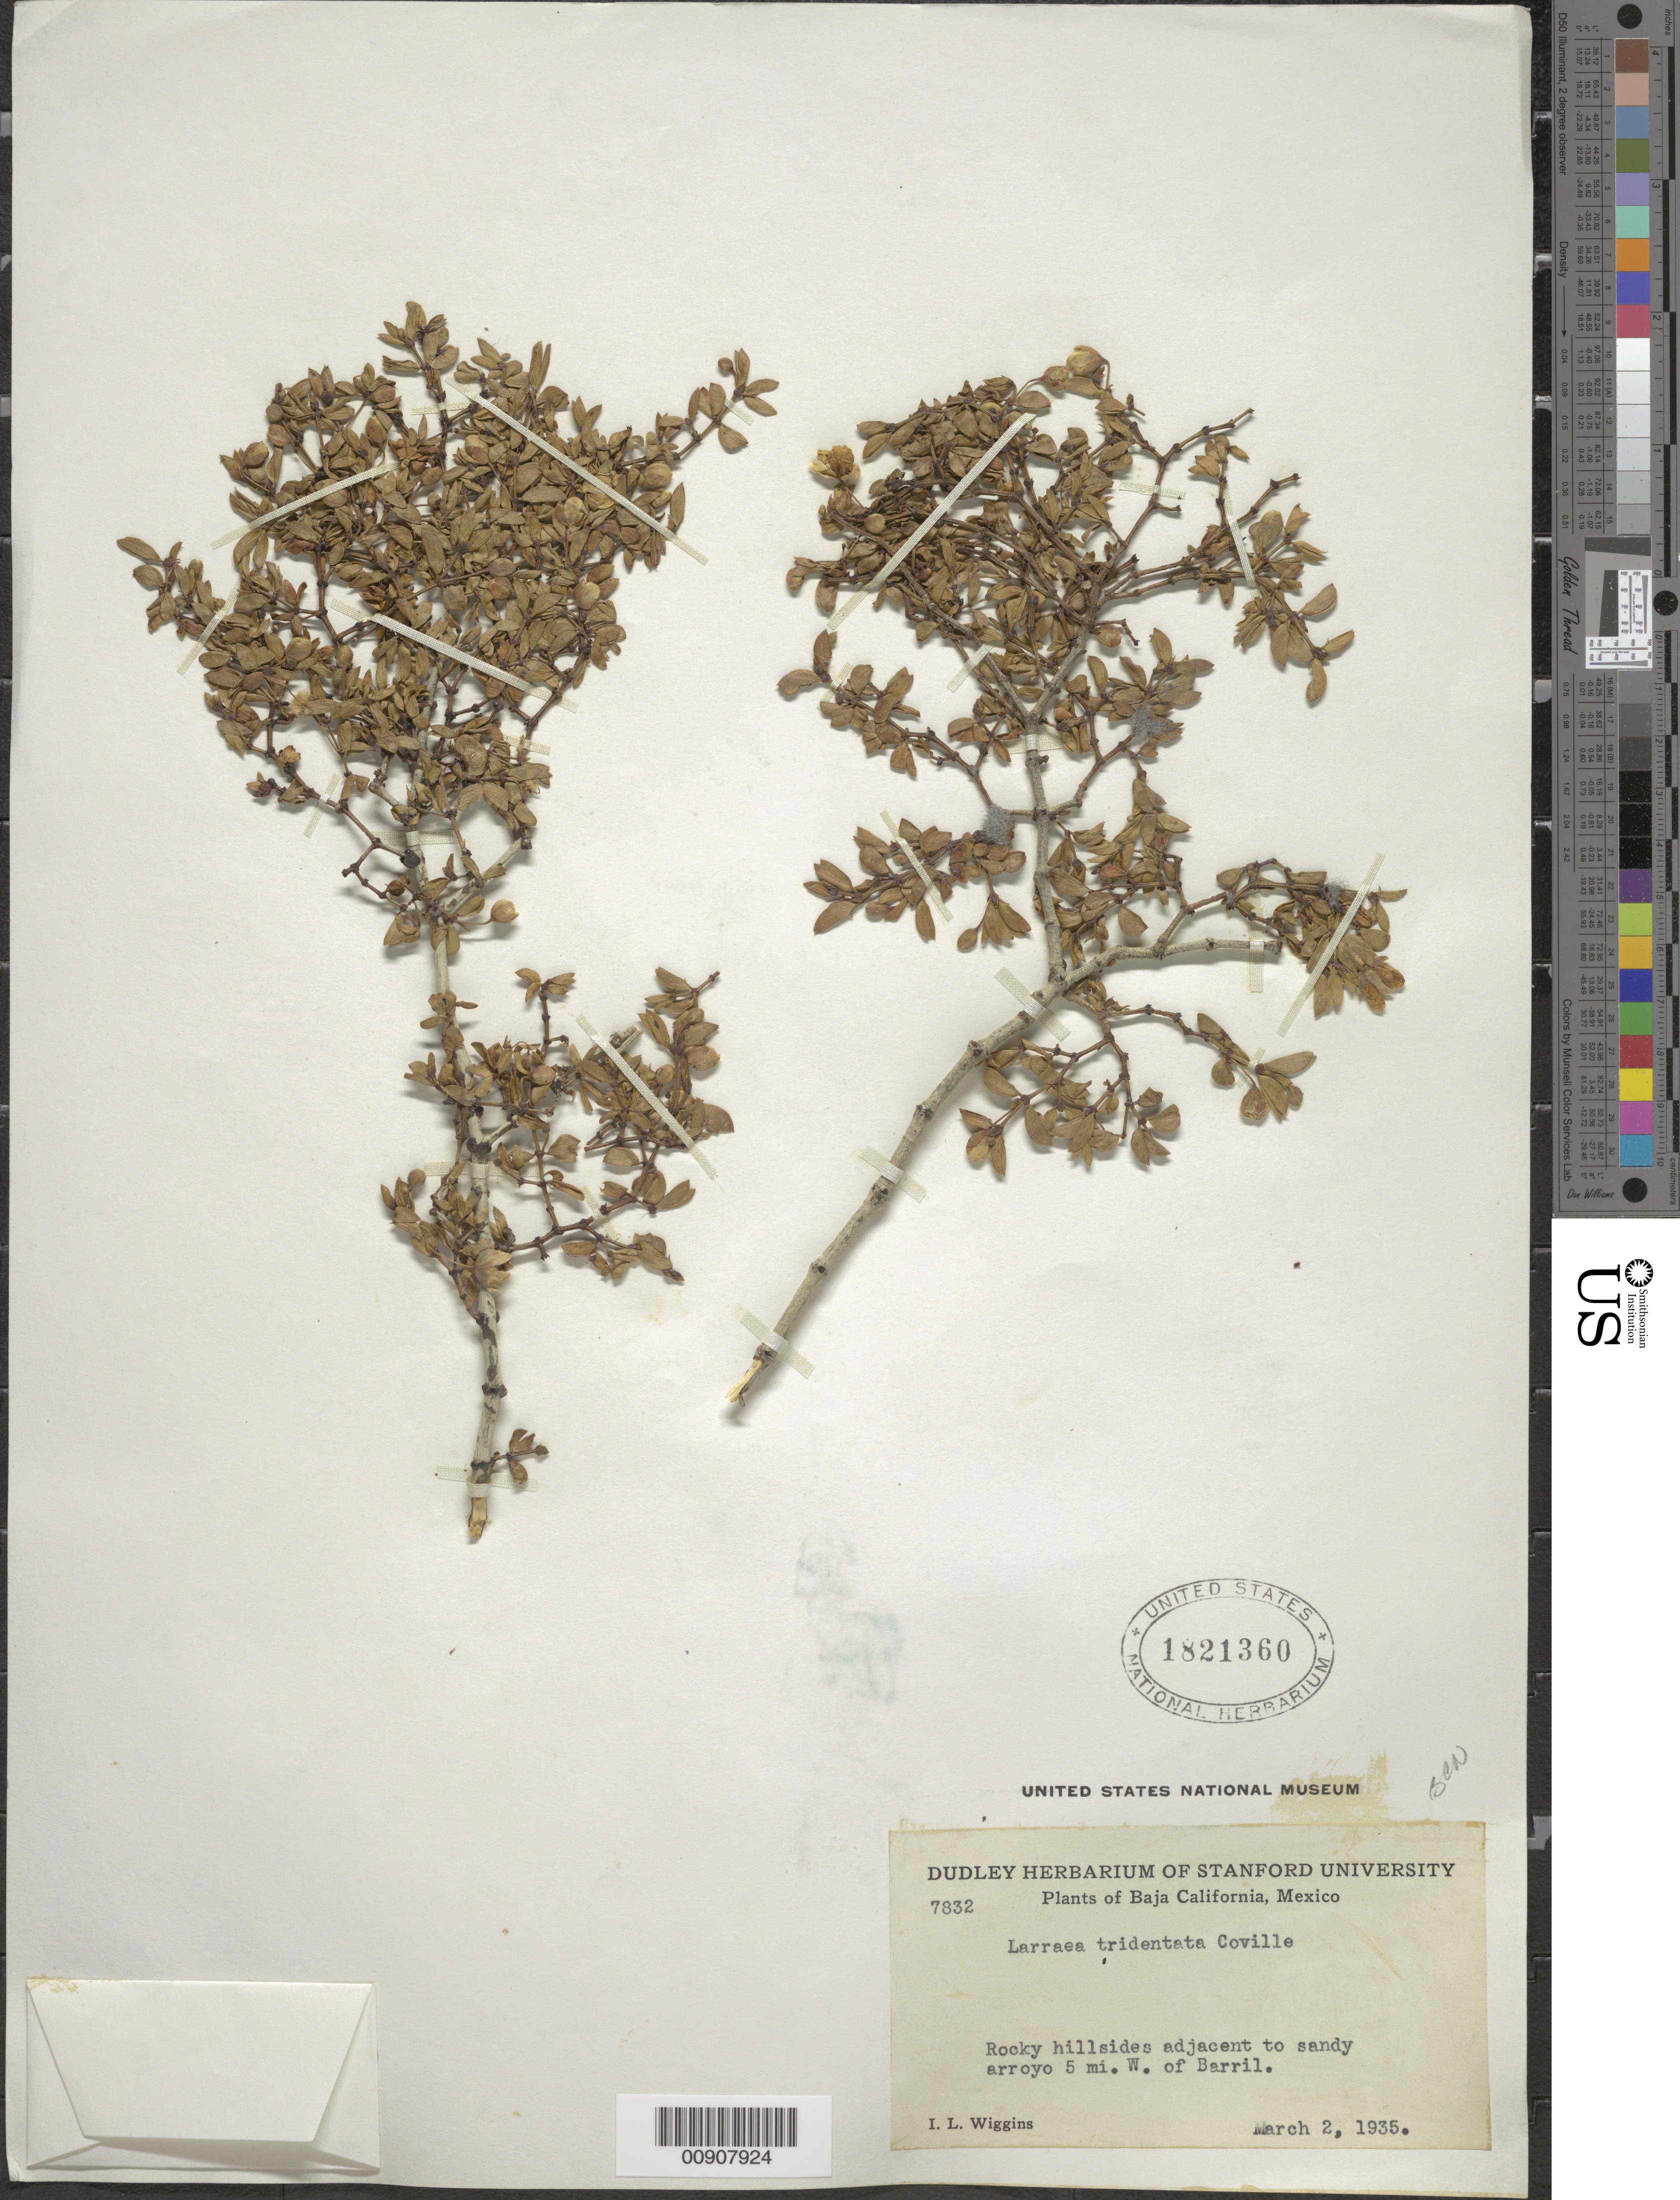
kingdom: Plantae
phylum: Tracheophyta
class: Magnoliopsida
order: Zygophyllales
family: Zygophyllaceae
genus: Larrea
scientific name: Larrea tridentata var. tridentata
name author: (Sessé & Moc. ex DC.) Coville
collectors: I. L. Wiggins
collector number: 7832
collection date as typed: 02 Mar 1935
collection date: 1935-03-02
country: Mexico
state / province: Baja California Norte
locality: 5 mi. W of Barril. Baja California.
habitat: Rocky hillsides adjacent to sandy arroyo.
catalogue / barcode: US 1821360